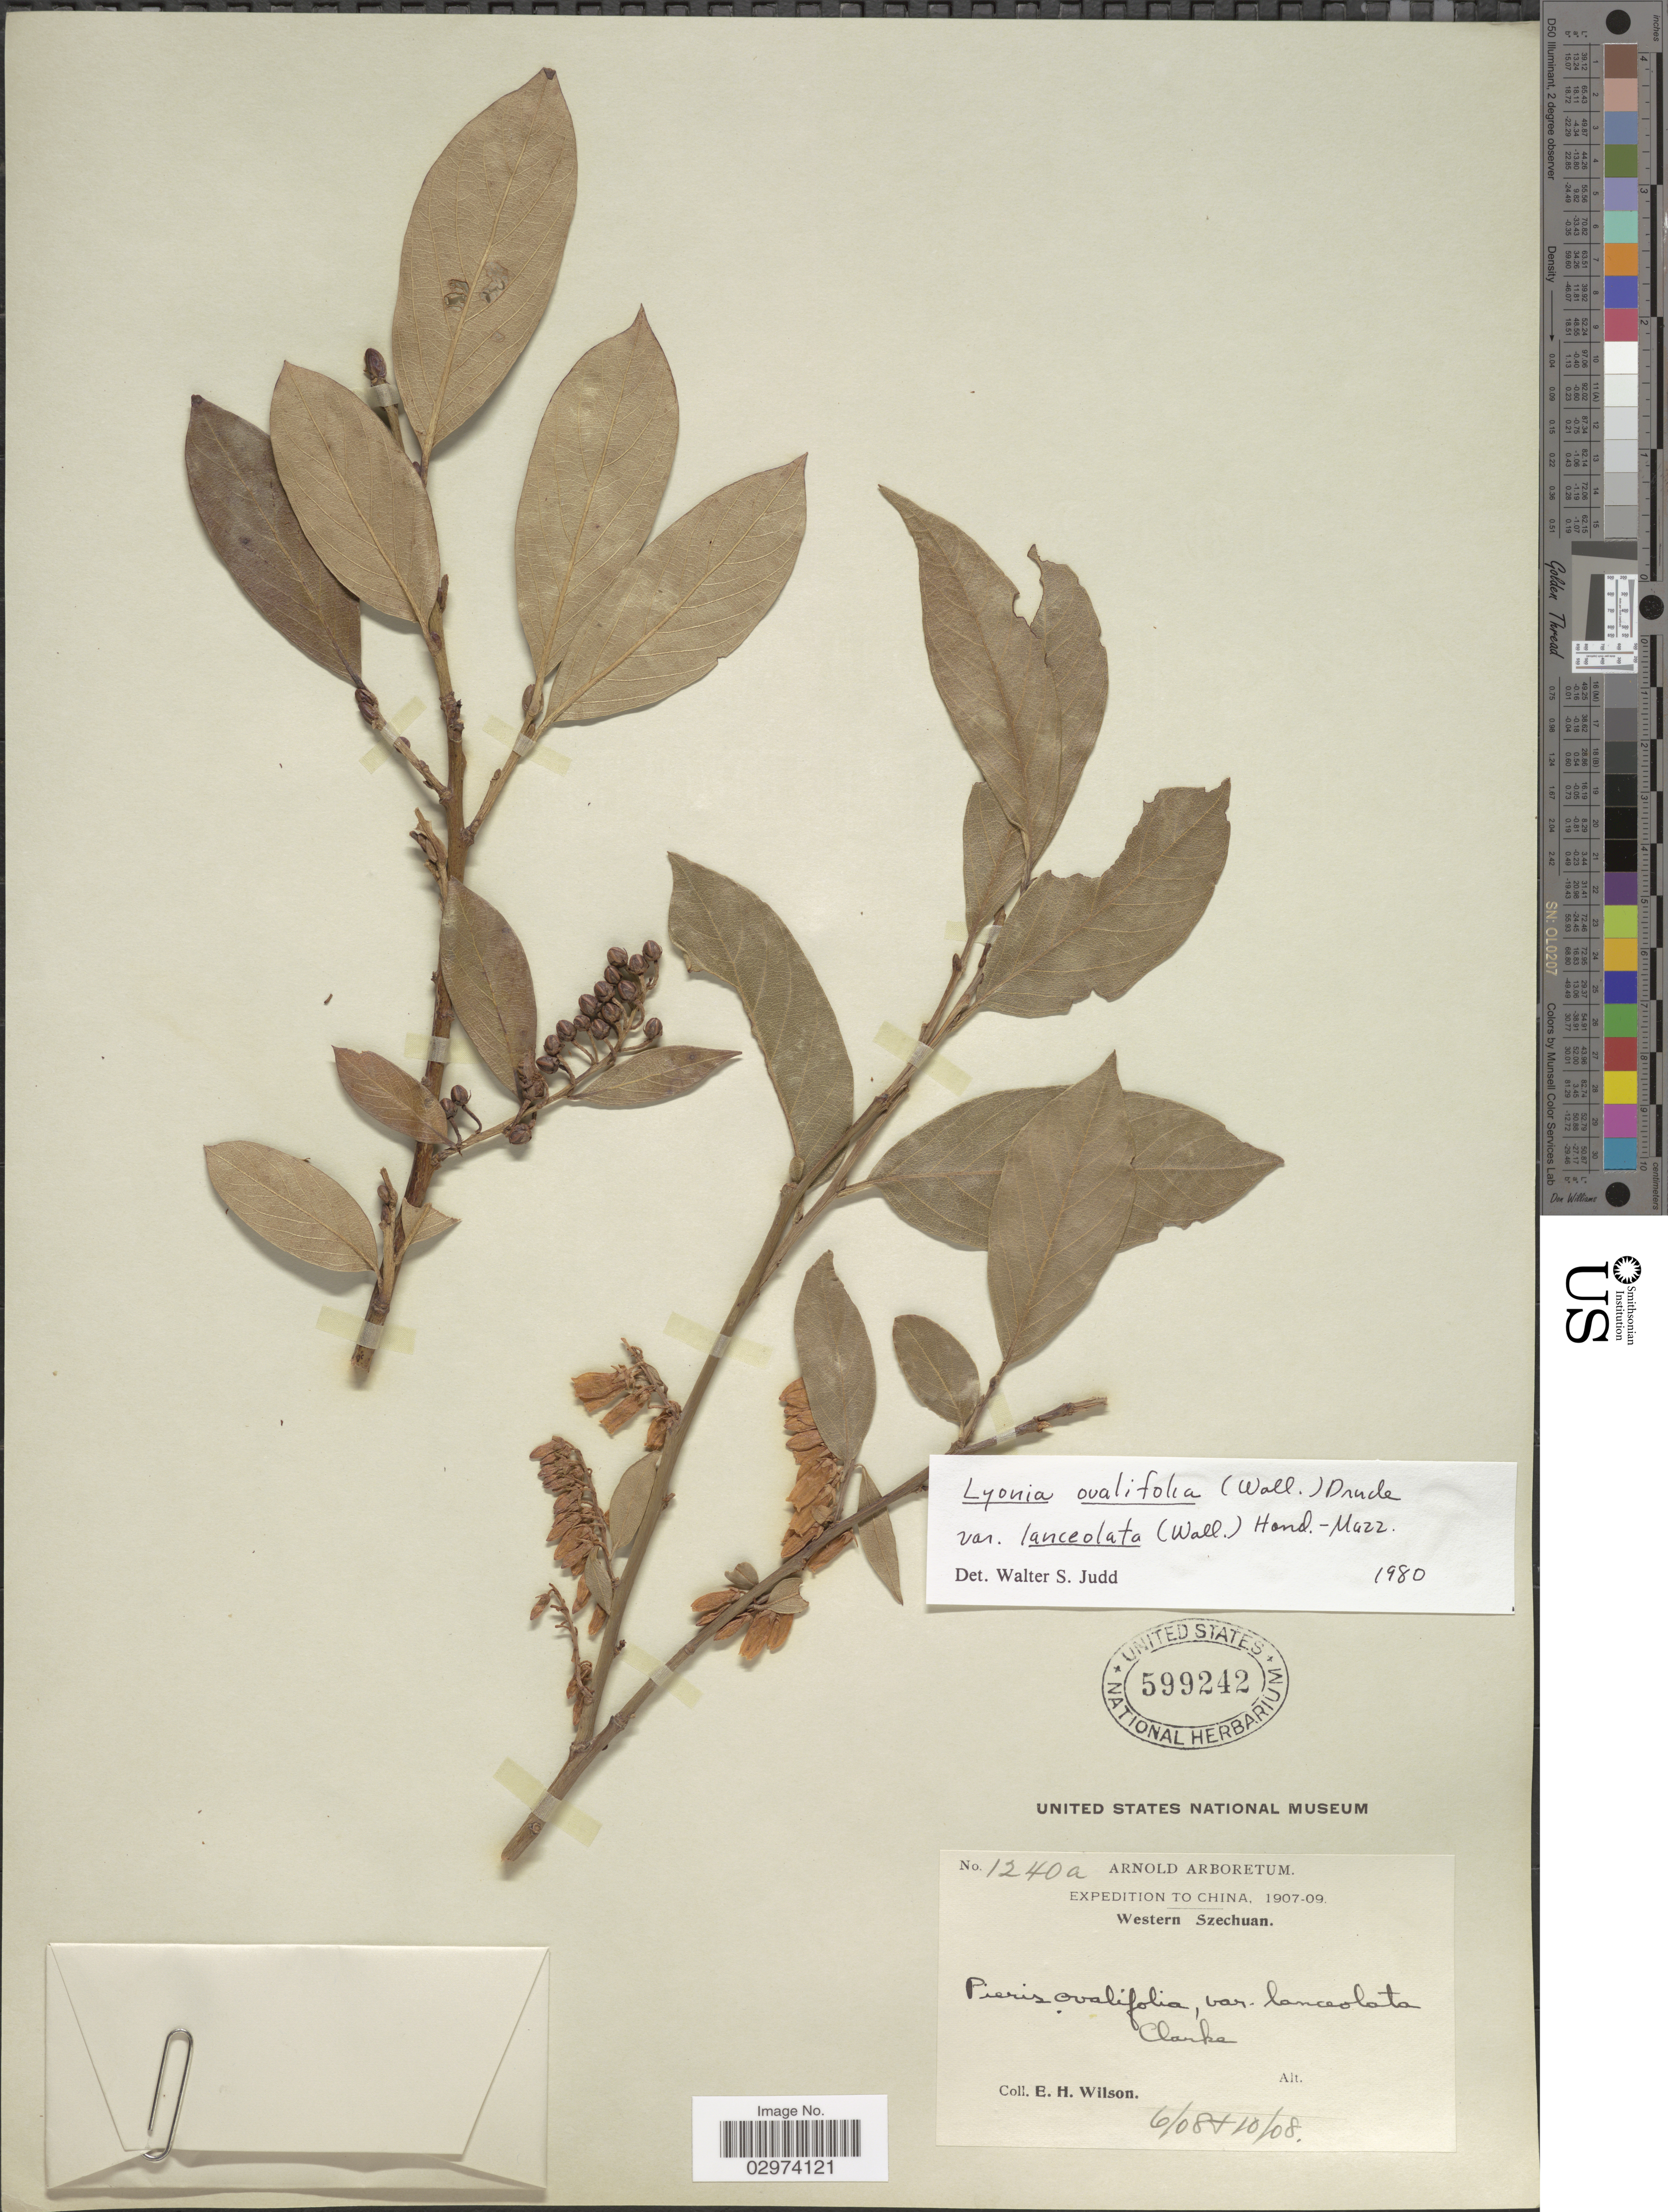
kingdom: Plantae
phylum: Tracheophyta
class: Magnoliopsida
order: Ericales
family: Ericaceae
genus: Lyonia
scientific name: Lyonia ovalifolia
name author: (Wall.) Drude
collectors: E. Wilson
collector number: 1240a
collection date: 1908-06/1908-10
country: China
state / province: Sichuan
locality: Western Szechuan. Clarka.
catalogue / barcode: US 599242